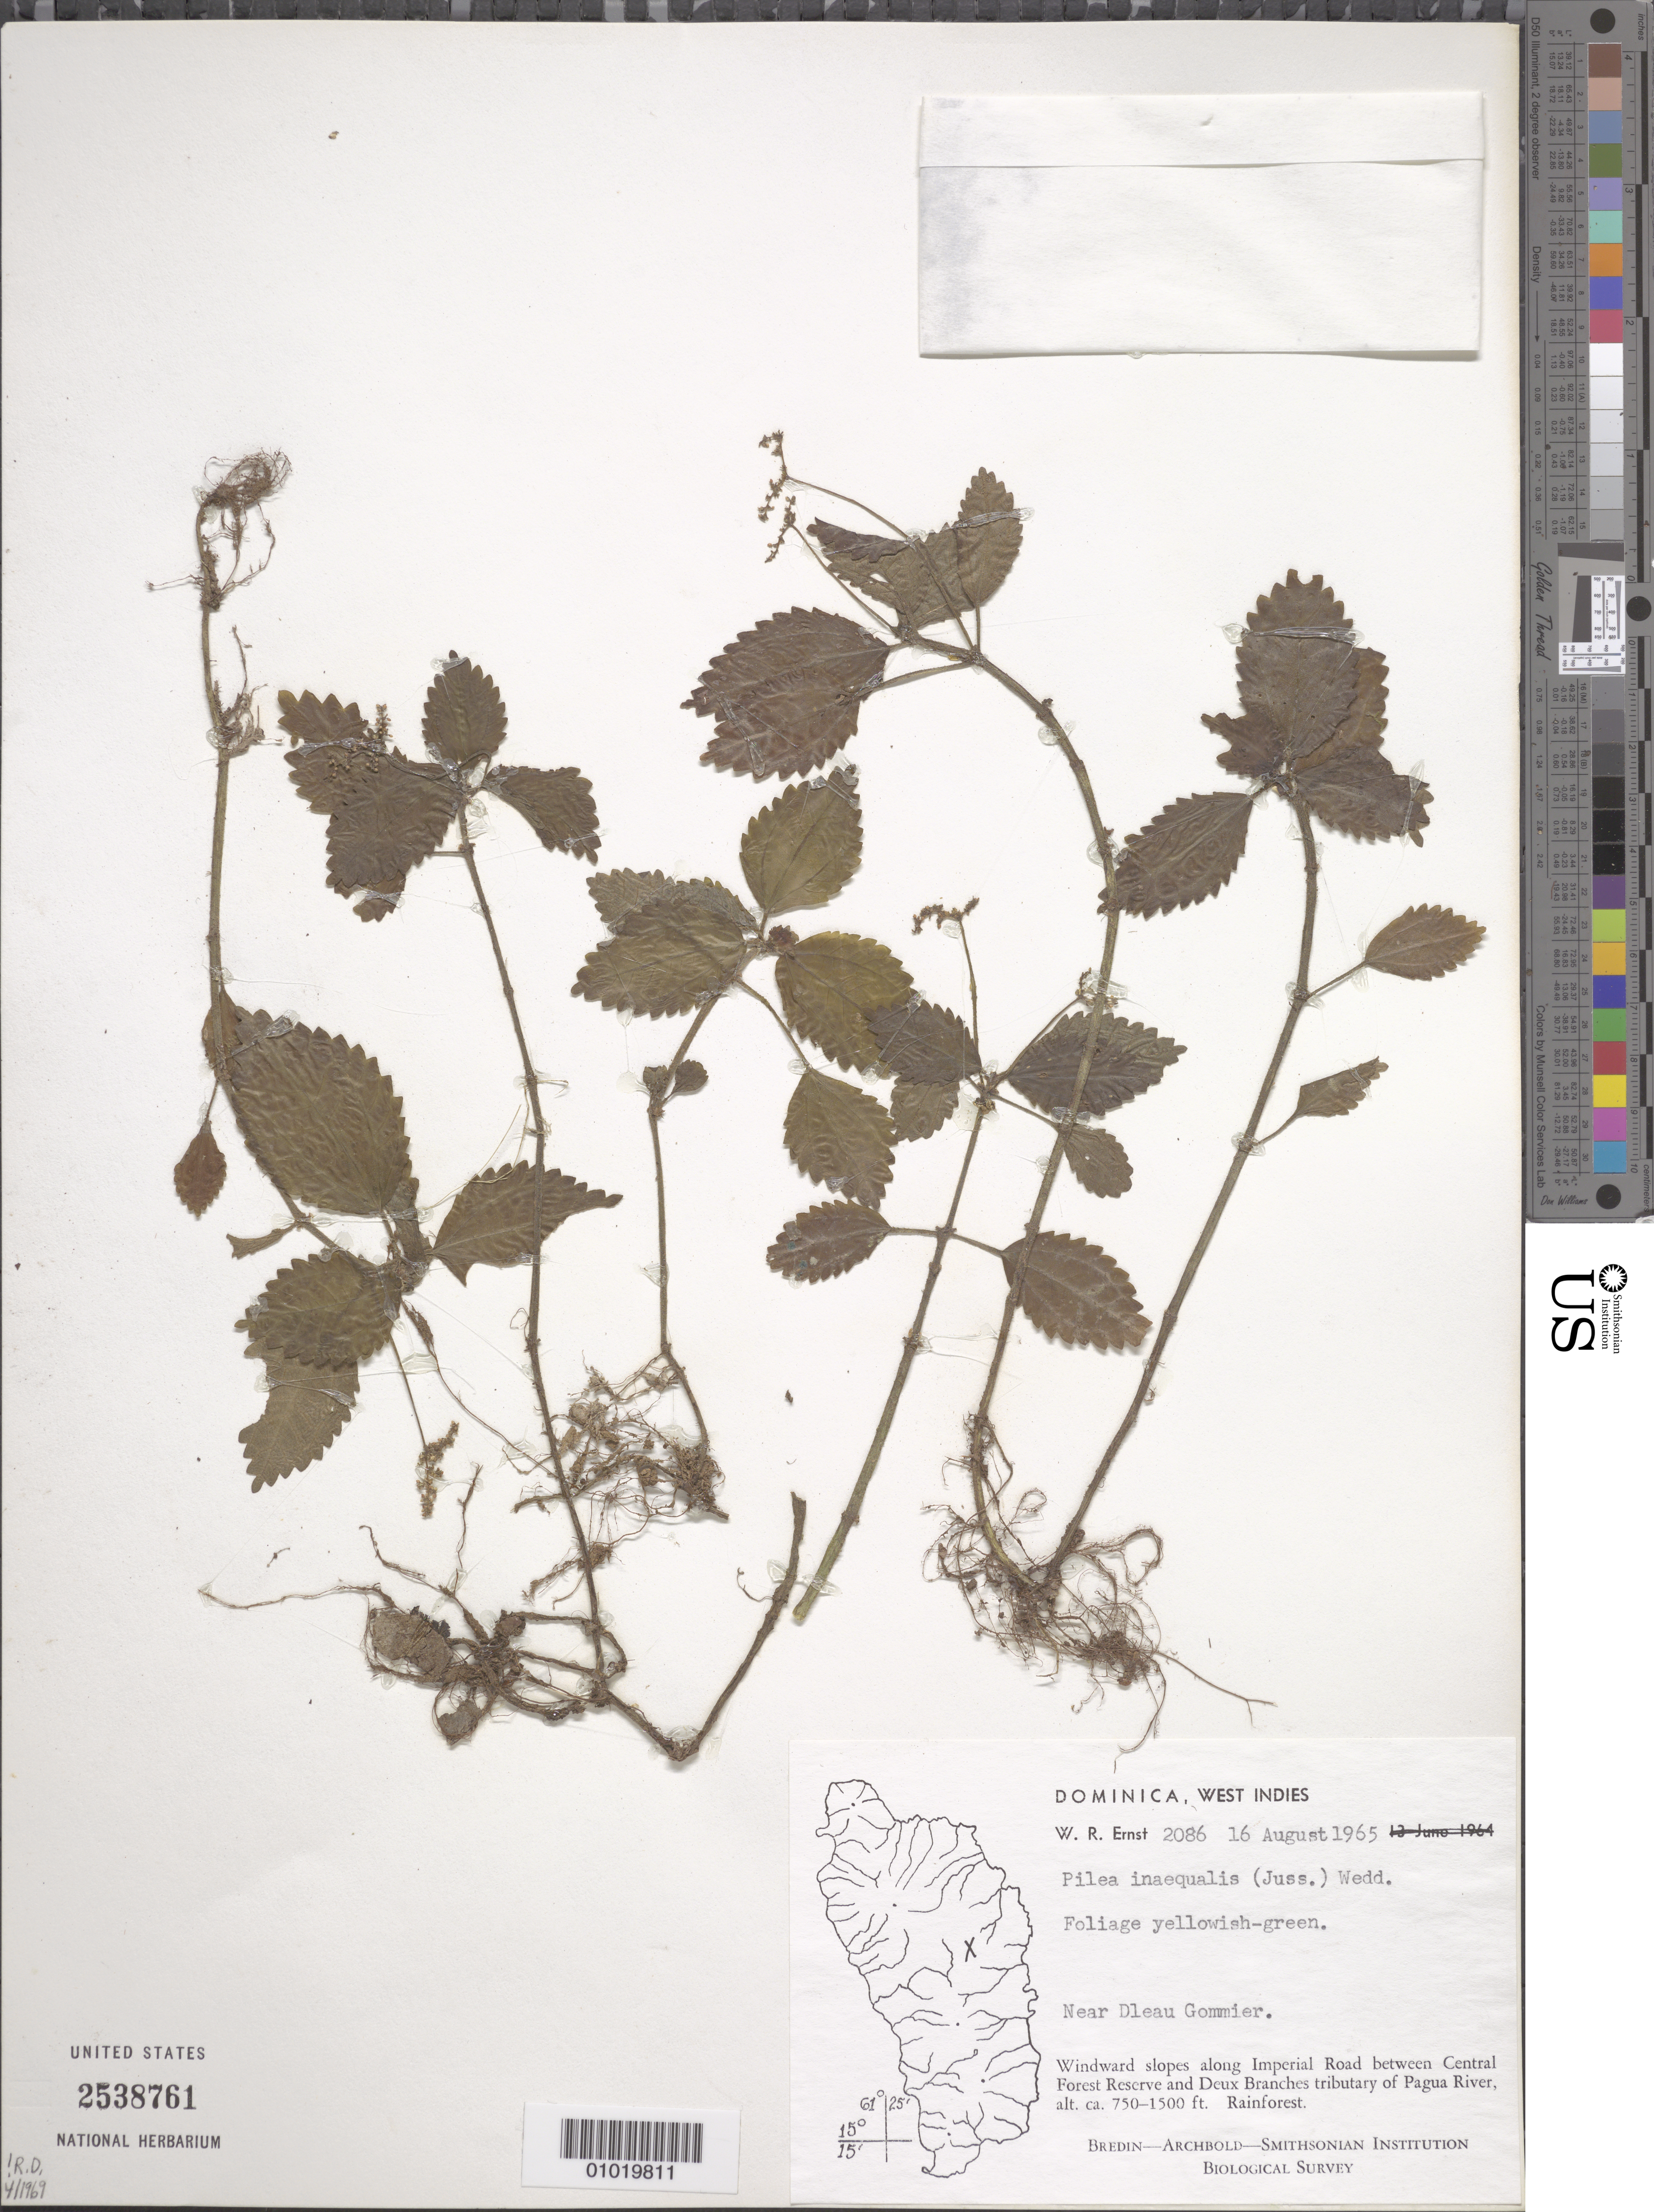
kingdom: Plantae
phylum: Tracheophyta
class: Magnoliopsida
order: Rosales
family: Urticaceae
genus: Pilea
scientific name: Pilea inaequalis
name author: (Juss. ex Poir.) Wedd.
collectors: W. R. Ernst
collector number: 2086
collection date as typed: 16 Aug 1965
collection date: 1965-08-16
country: Dominica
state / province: St. Andrew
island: Dominica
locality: Windward slopes along Imperial Road between Central Forest Reserve and Deux Branches tributary of Pagua River. Near Dleau Gommier.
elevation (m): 229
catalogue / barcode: US 2538761